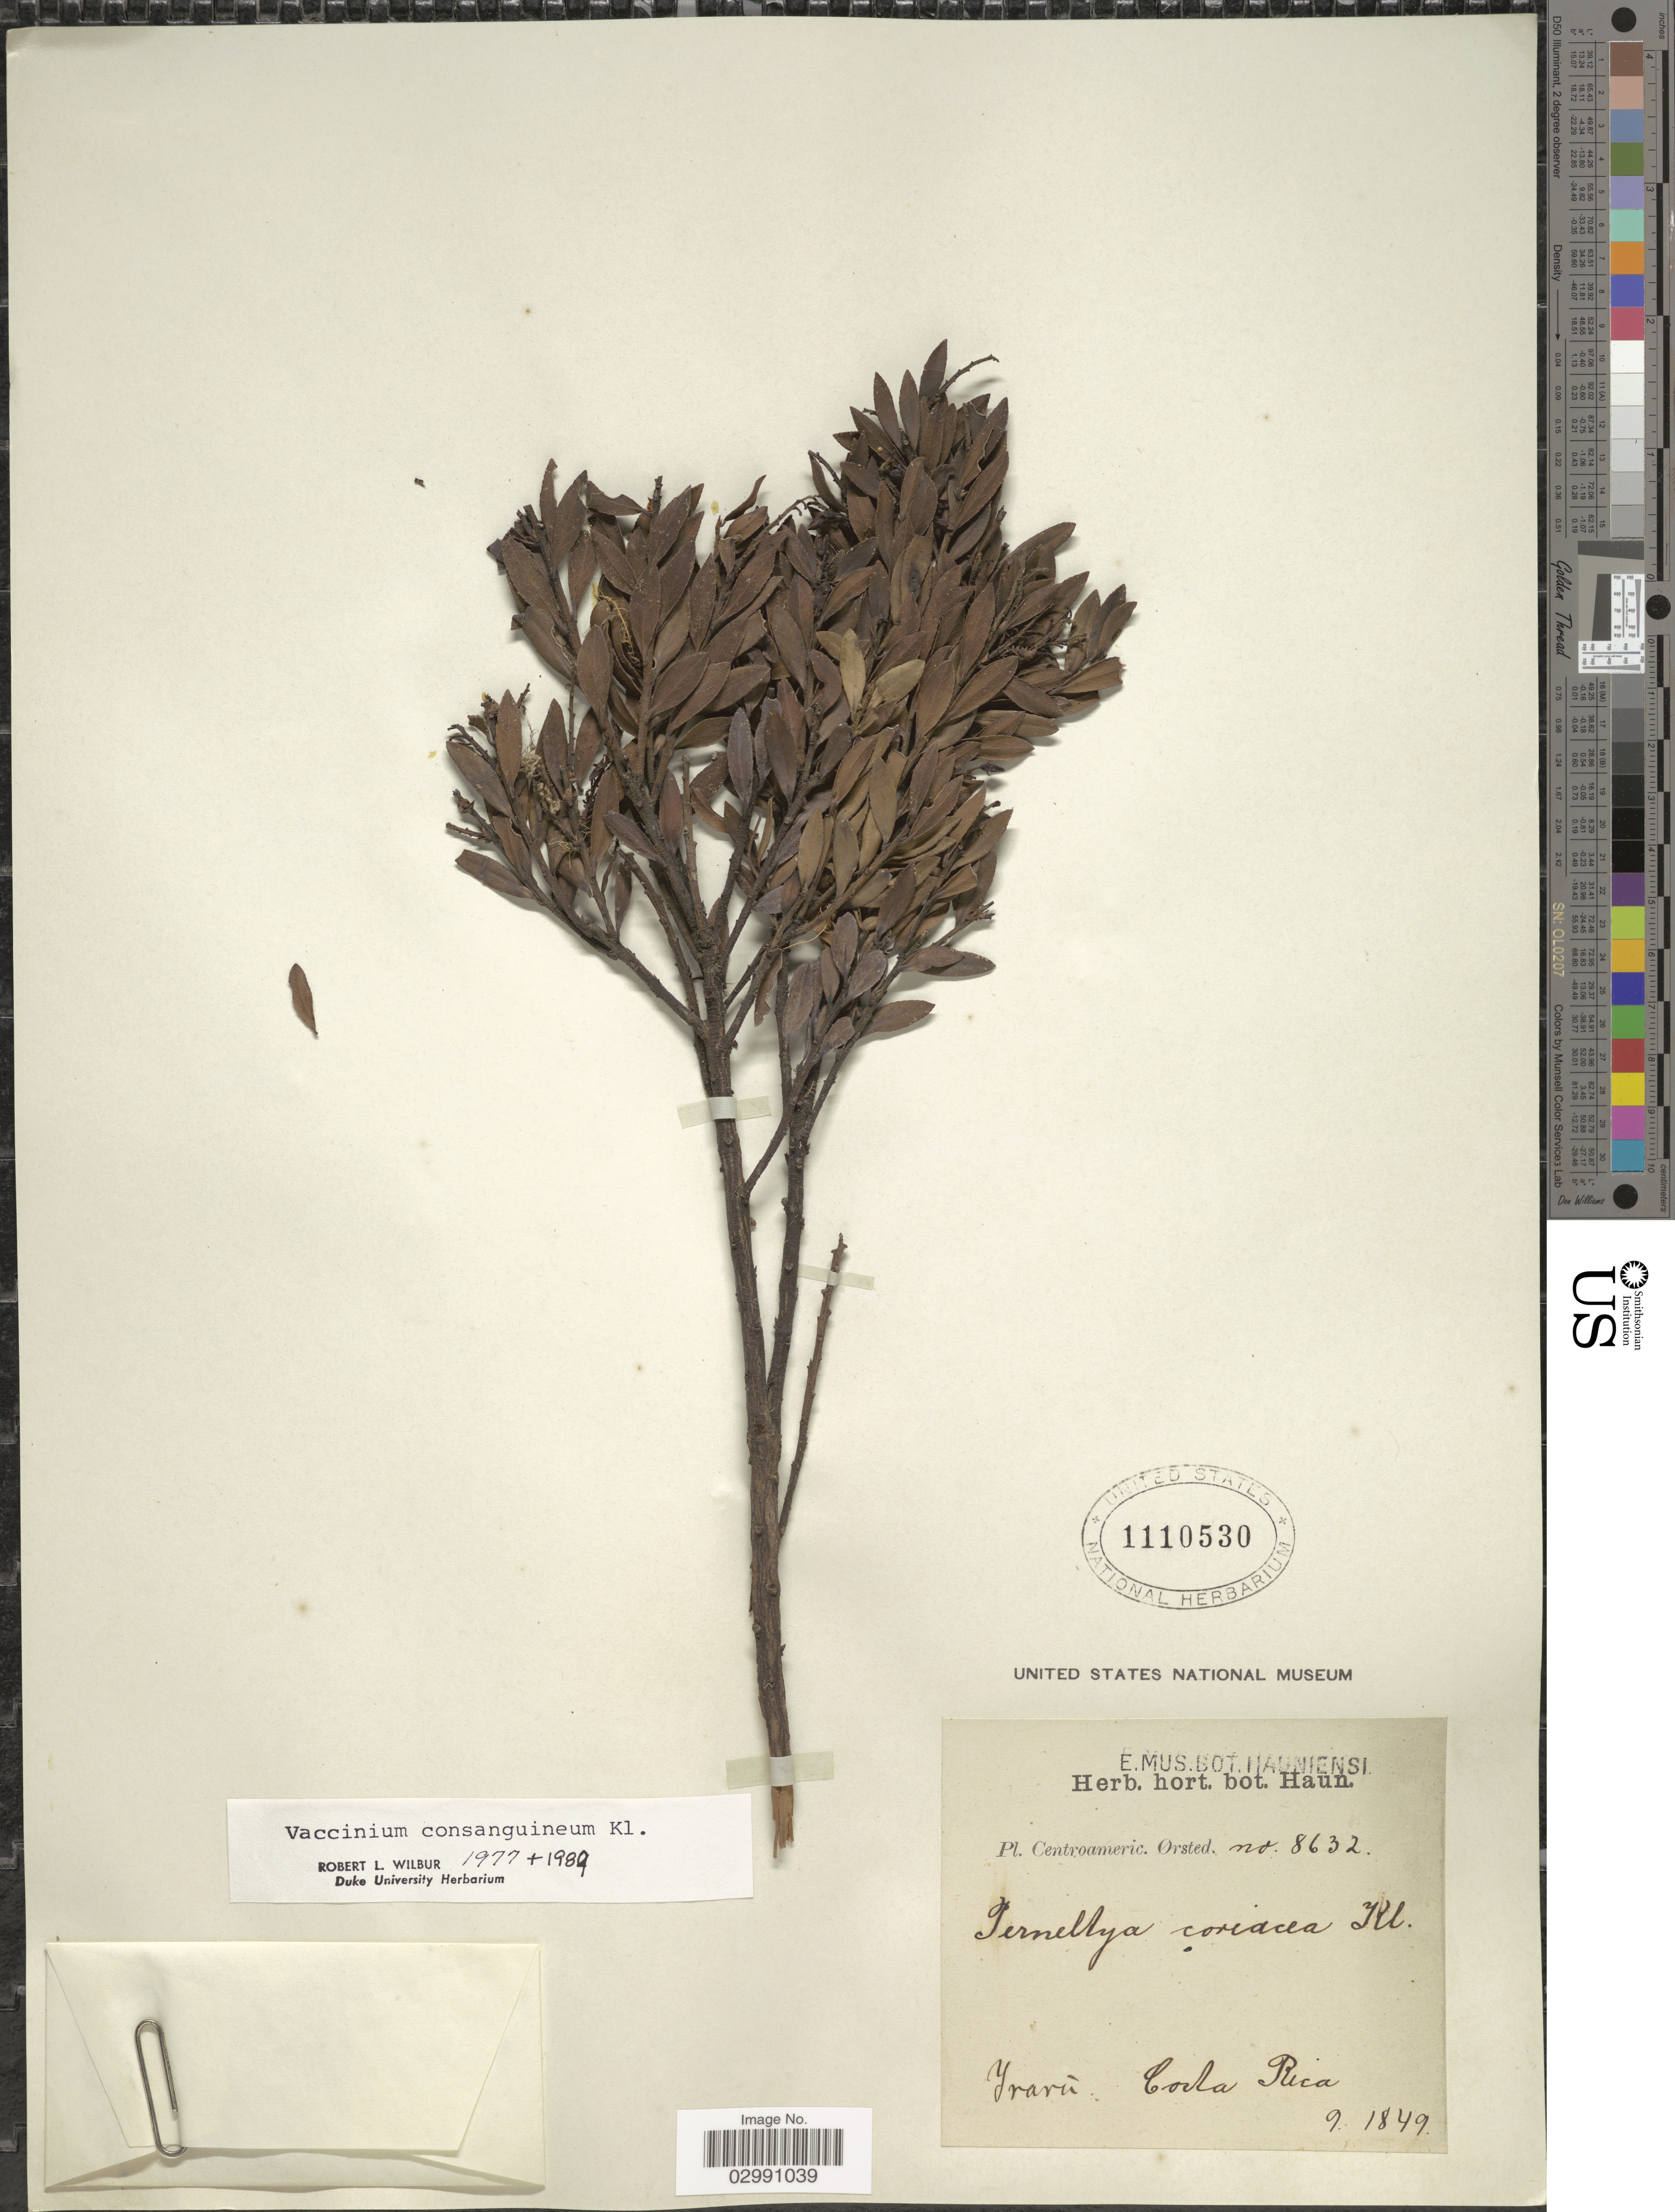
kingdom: Plantae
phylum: Tracheophyta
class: Magnoliopsida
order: Ericales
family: Ericaceae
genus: Vaccinium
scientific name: Vaccinium consanguineum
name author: Klotzsch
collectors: Ørsted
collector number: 8632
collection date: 1849-09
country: Costa Rica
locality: Irasù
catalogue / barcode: US 1110530